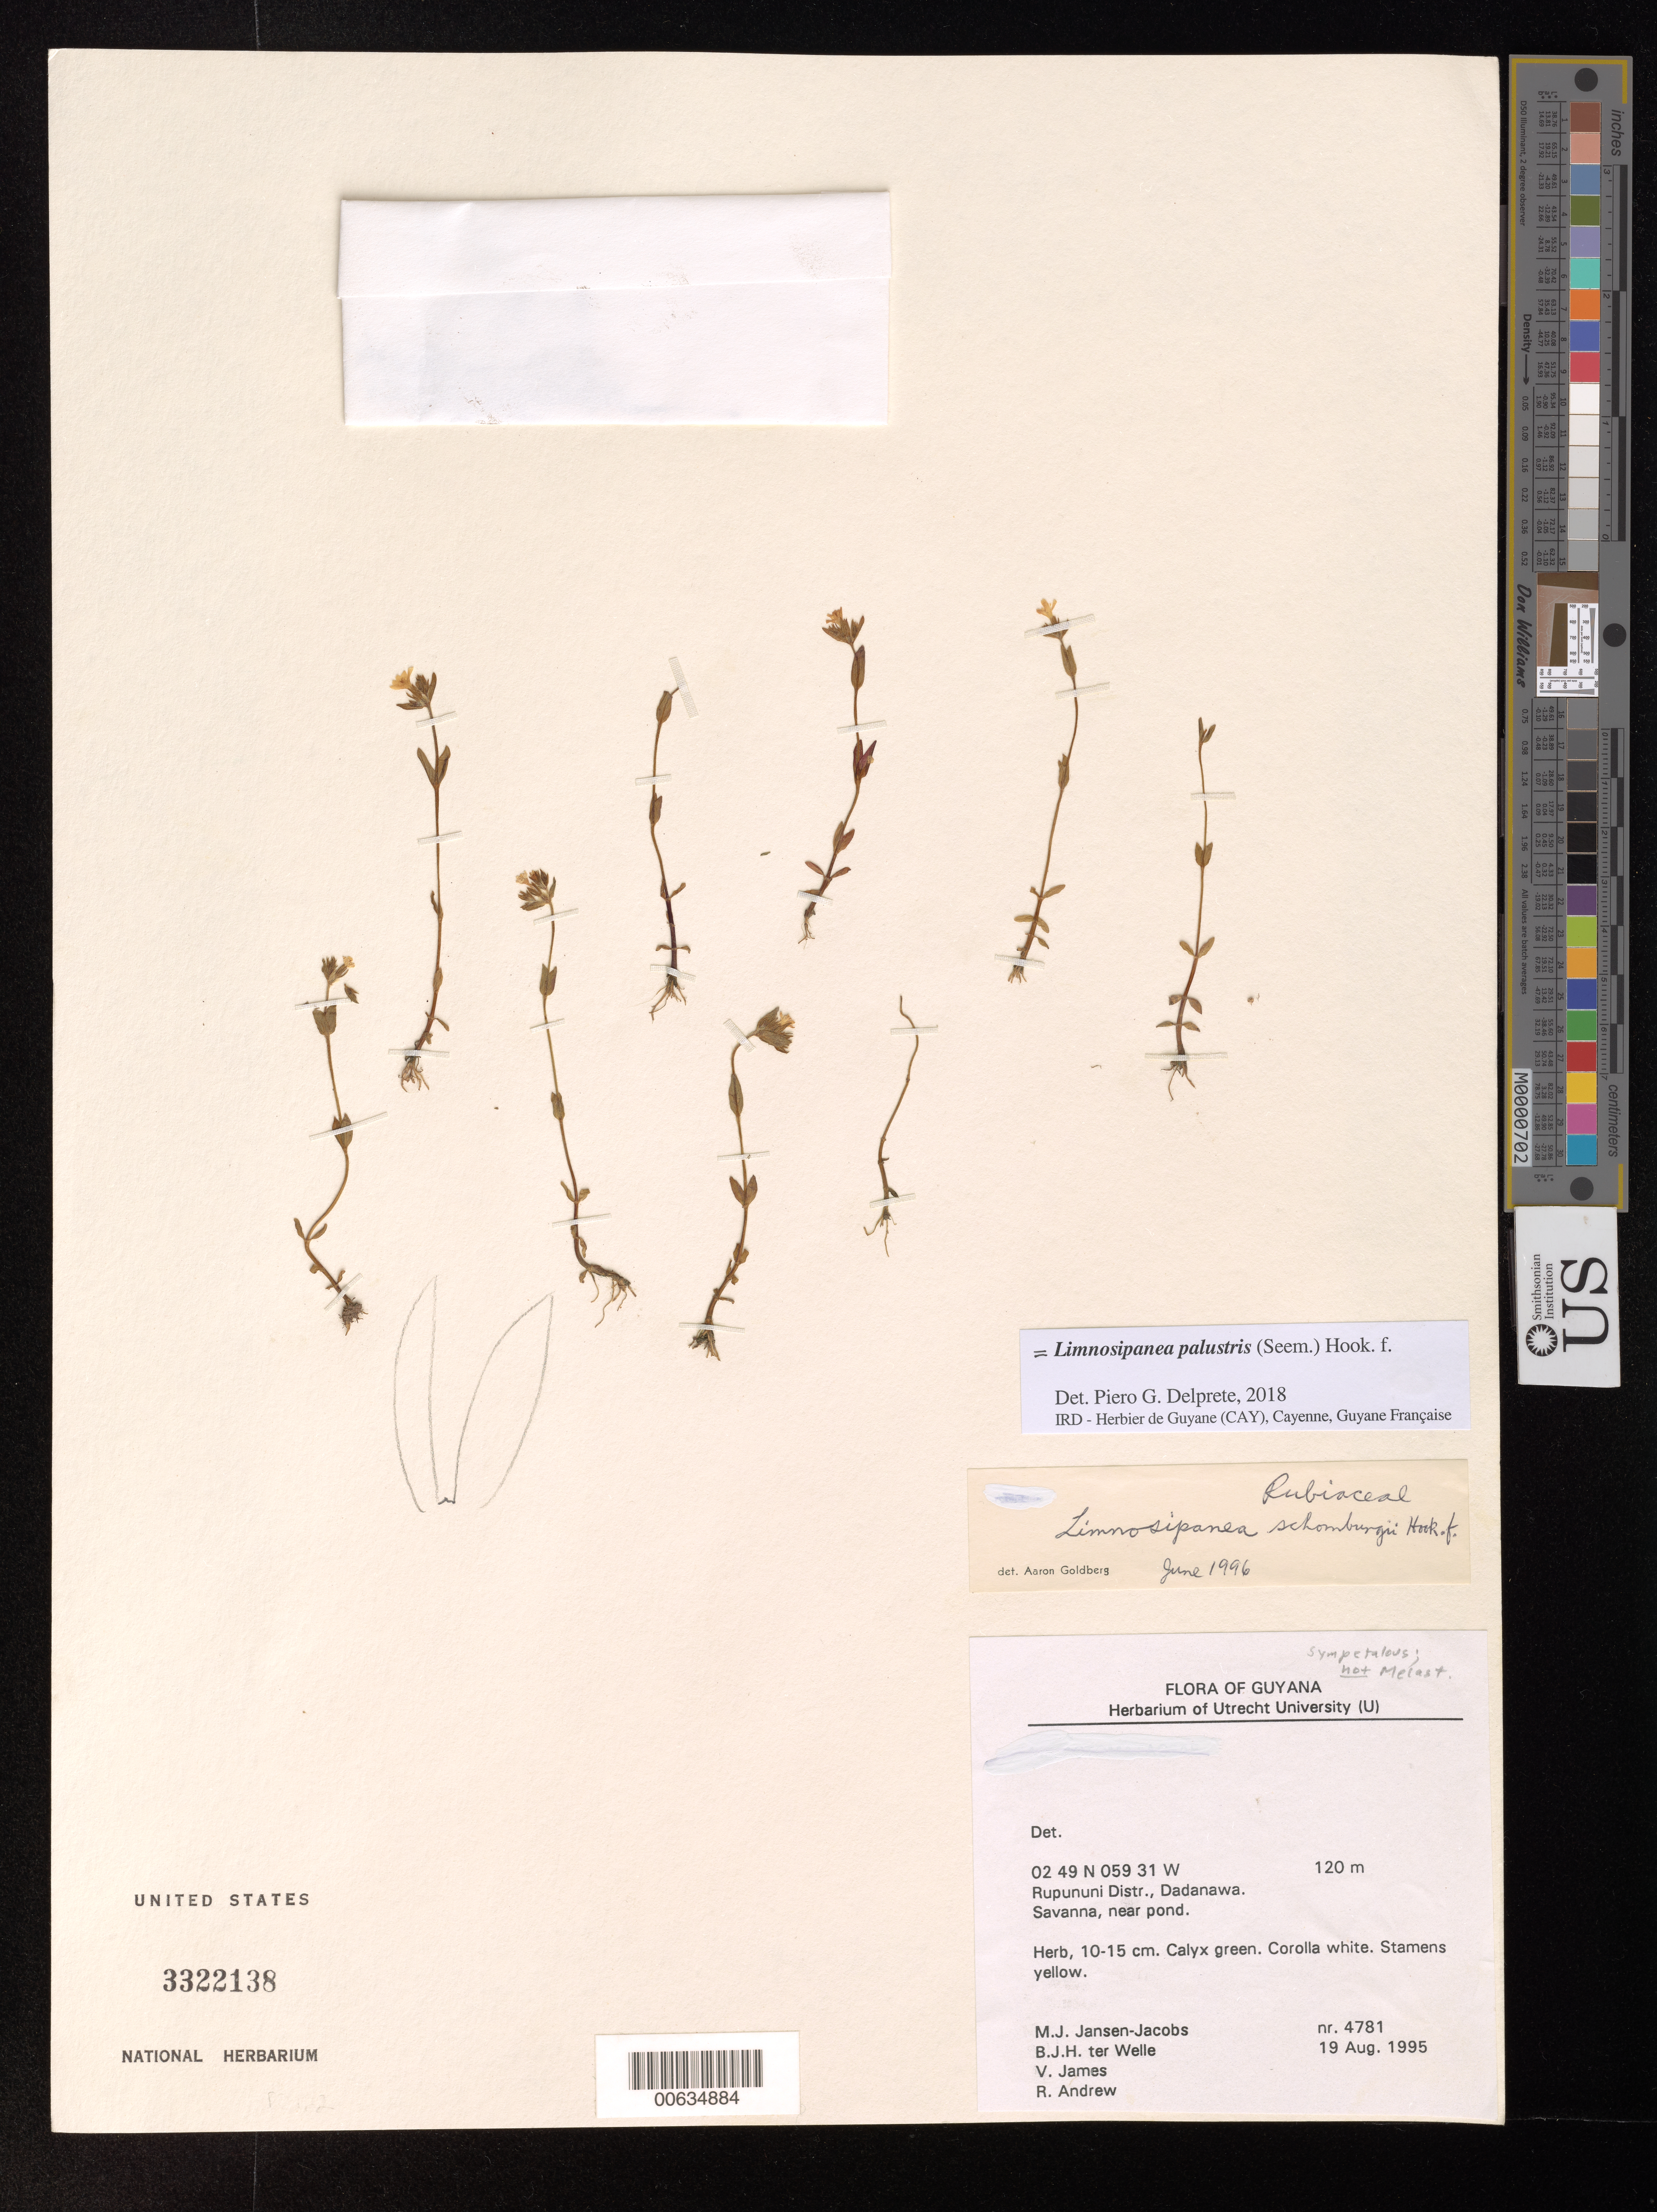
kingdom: Plantae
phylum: Tracheophyta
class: Magnoliopsida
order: Gentianales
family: Rubiaceae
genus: Limnosipanea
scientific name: Limnosipanea palustris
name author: (Seem.) Hook. f.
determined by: Delprete, P. G., Herb. de Guyane Cay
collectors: M. J. Jansen-Jacobs, B. Welle, V. James & R. Andrew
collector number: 4781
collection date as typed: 19-Aug-95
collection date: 1995-08-19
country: Guyana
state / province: U. Takutu-U. Essequibo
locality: Dadanawa, Rupununi River, Rupununi District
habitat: Savanna, near pond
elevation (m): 120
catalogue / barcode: US 3322138